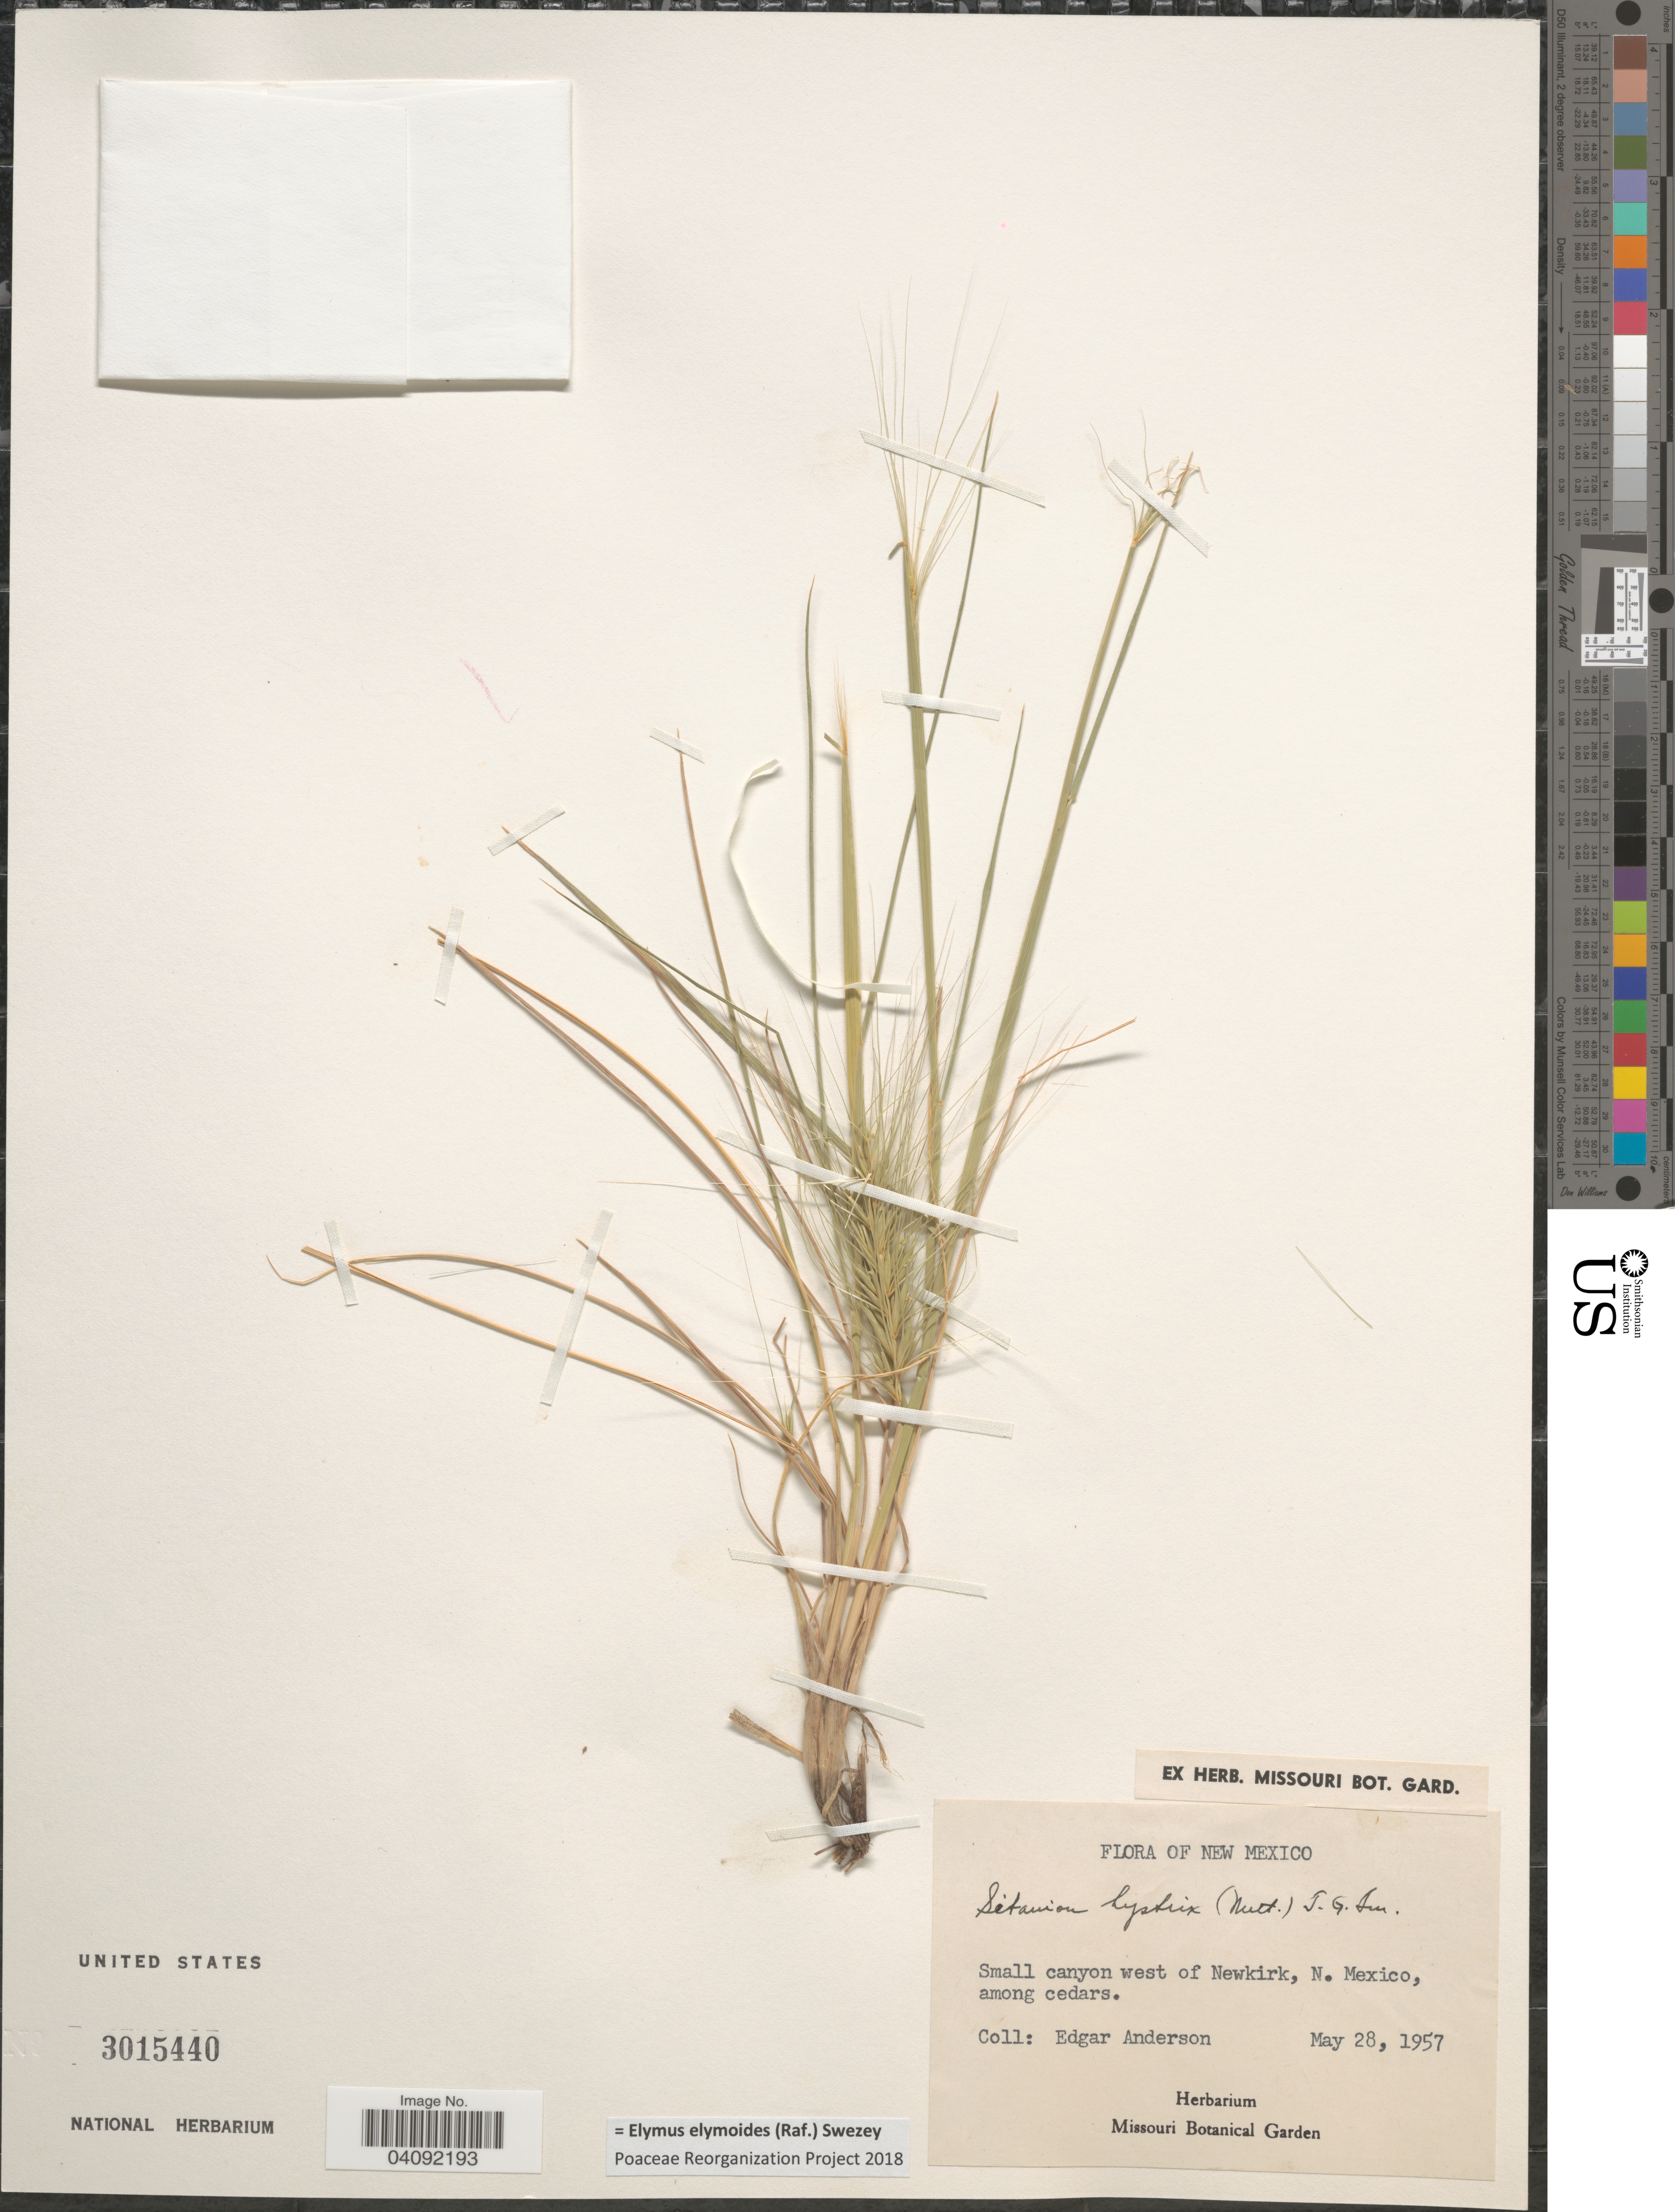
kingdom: Plantae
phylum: Tracheophyta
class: Liliopsida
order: Poales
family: Poaceae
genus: Elymus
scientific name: Elymus elymoides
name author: (Raf.) Swezey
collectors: E. S. Anderson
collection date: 1957-05-28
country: United States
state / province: New Mexico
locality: Small canyon west of Newkirk.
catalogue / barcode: US 3015440